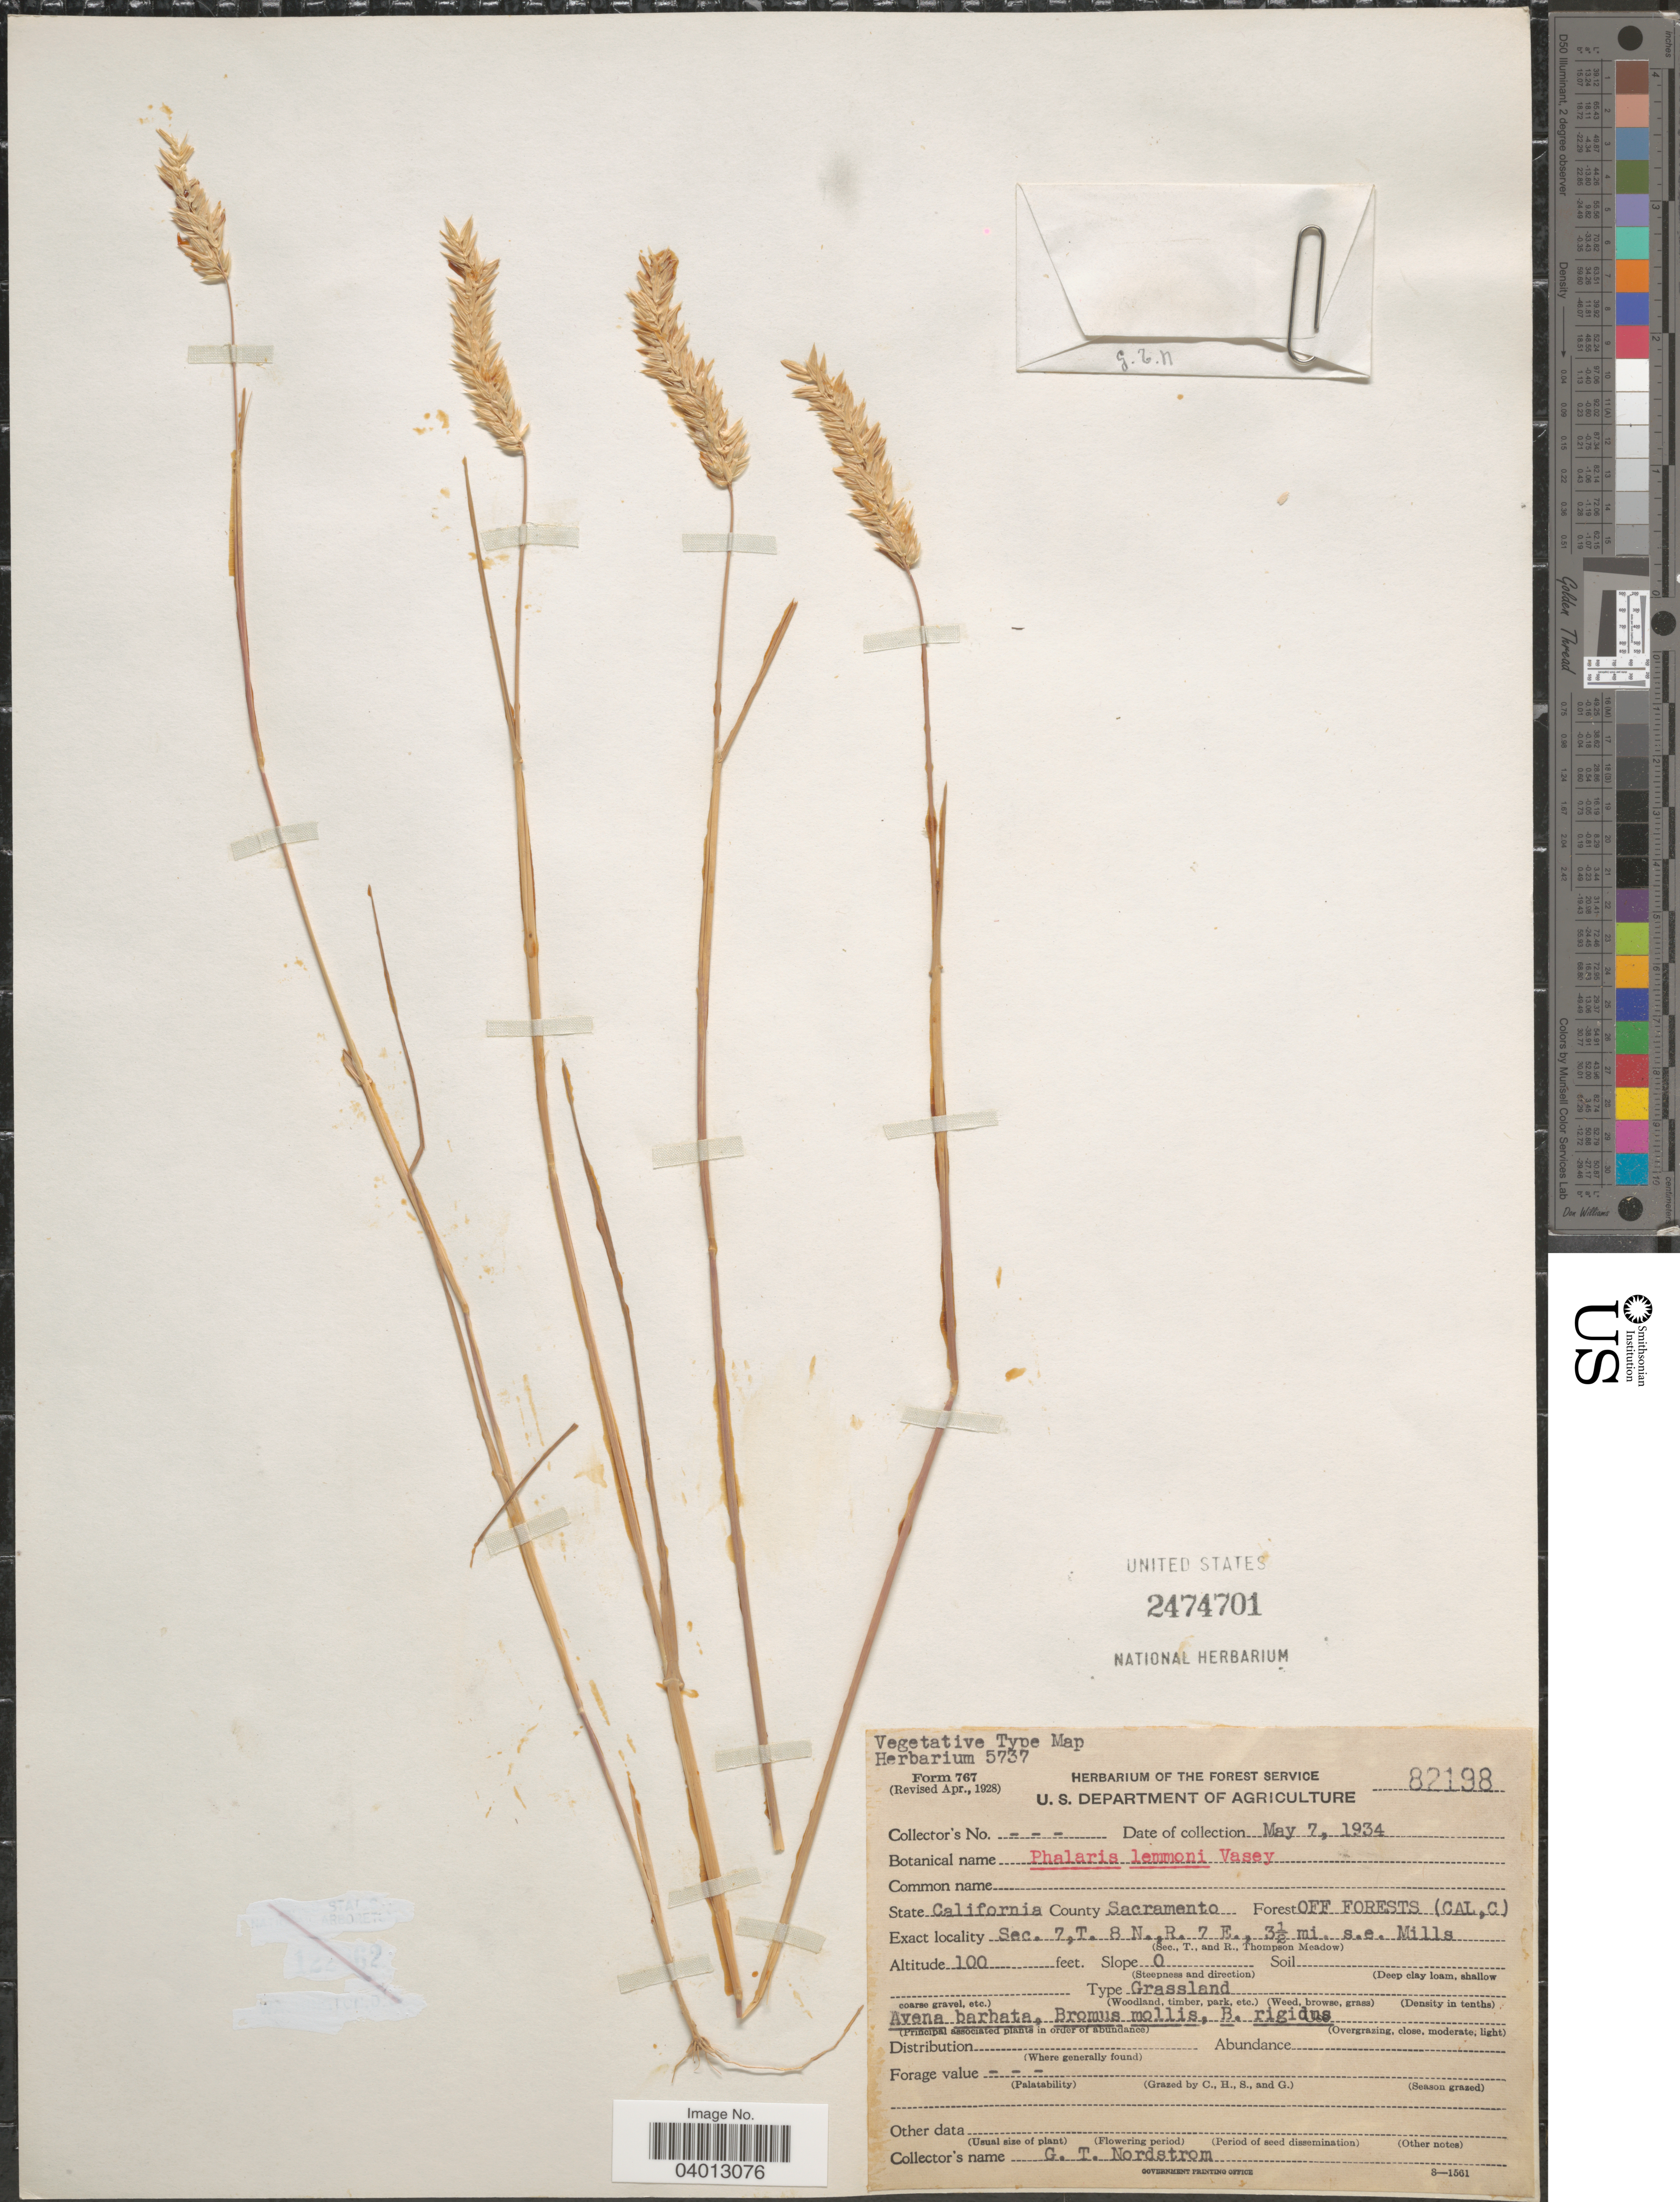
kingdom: Plantae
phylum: Tracheophyta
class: Liliopsida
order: Poales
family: Poaceae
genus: Phalaris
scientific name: Phalaris lemmonii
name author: Vasey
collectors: G. Nordstrom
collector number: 82198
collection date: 1934-05-07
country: United States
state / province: California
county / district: Sacramento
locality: County Sacramento. Forest OFF Forests (Cal, C). Sec. 7, T.8N., R.7E., 3½mi. s.e. Mills.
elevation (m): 30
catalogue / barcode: US 2474701